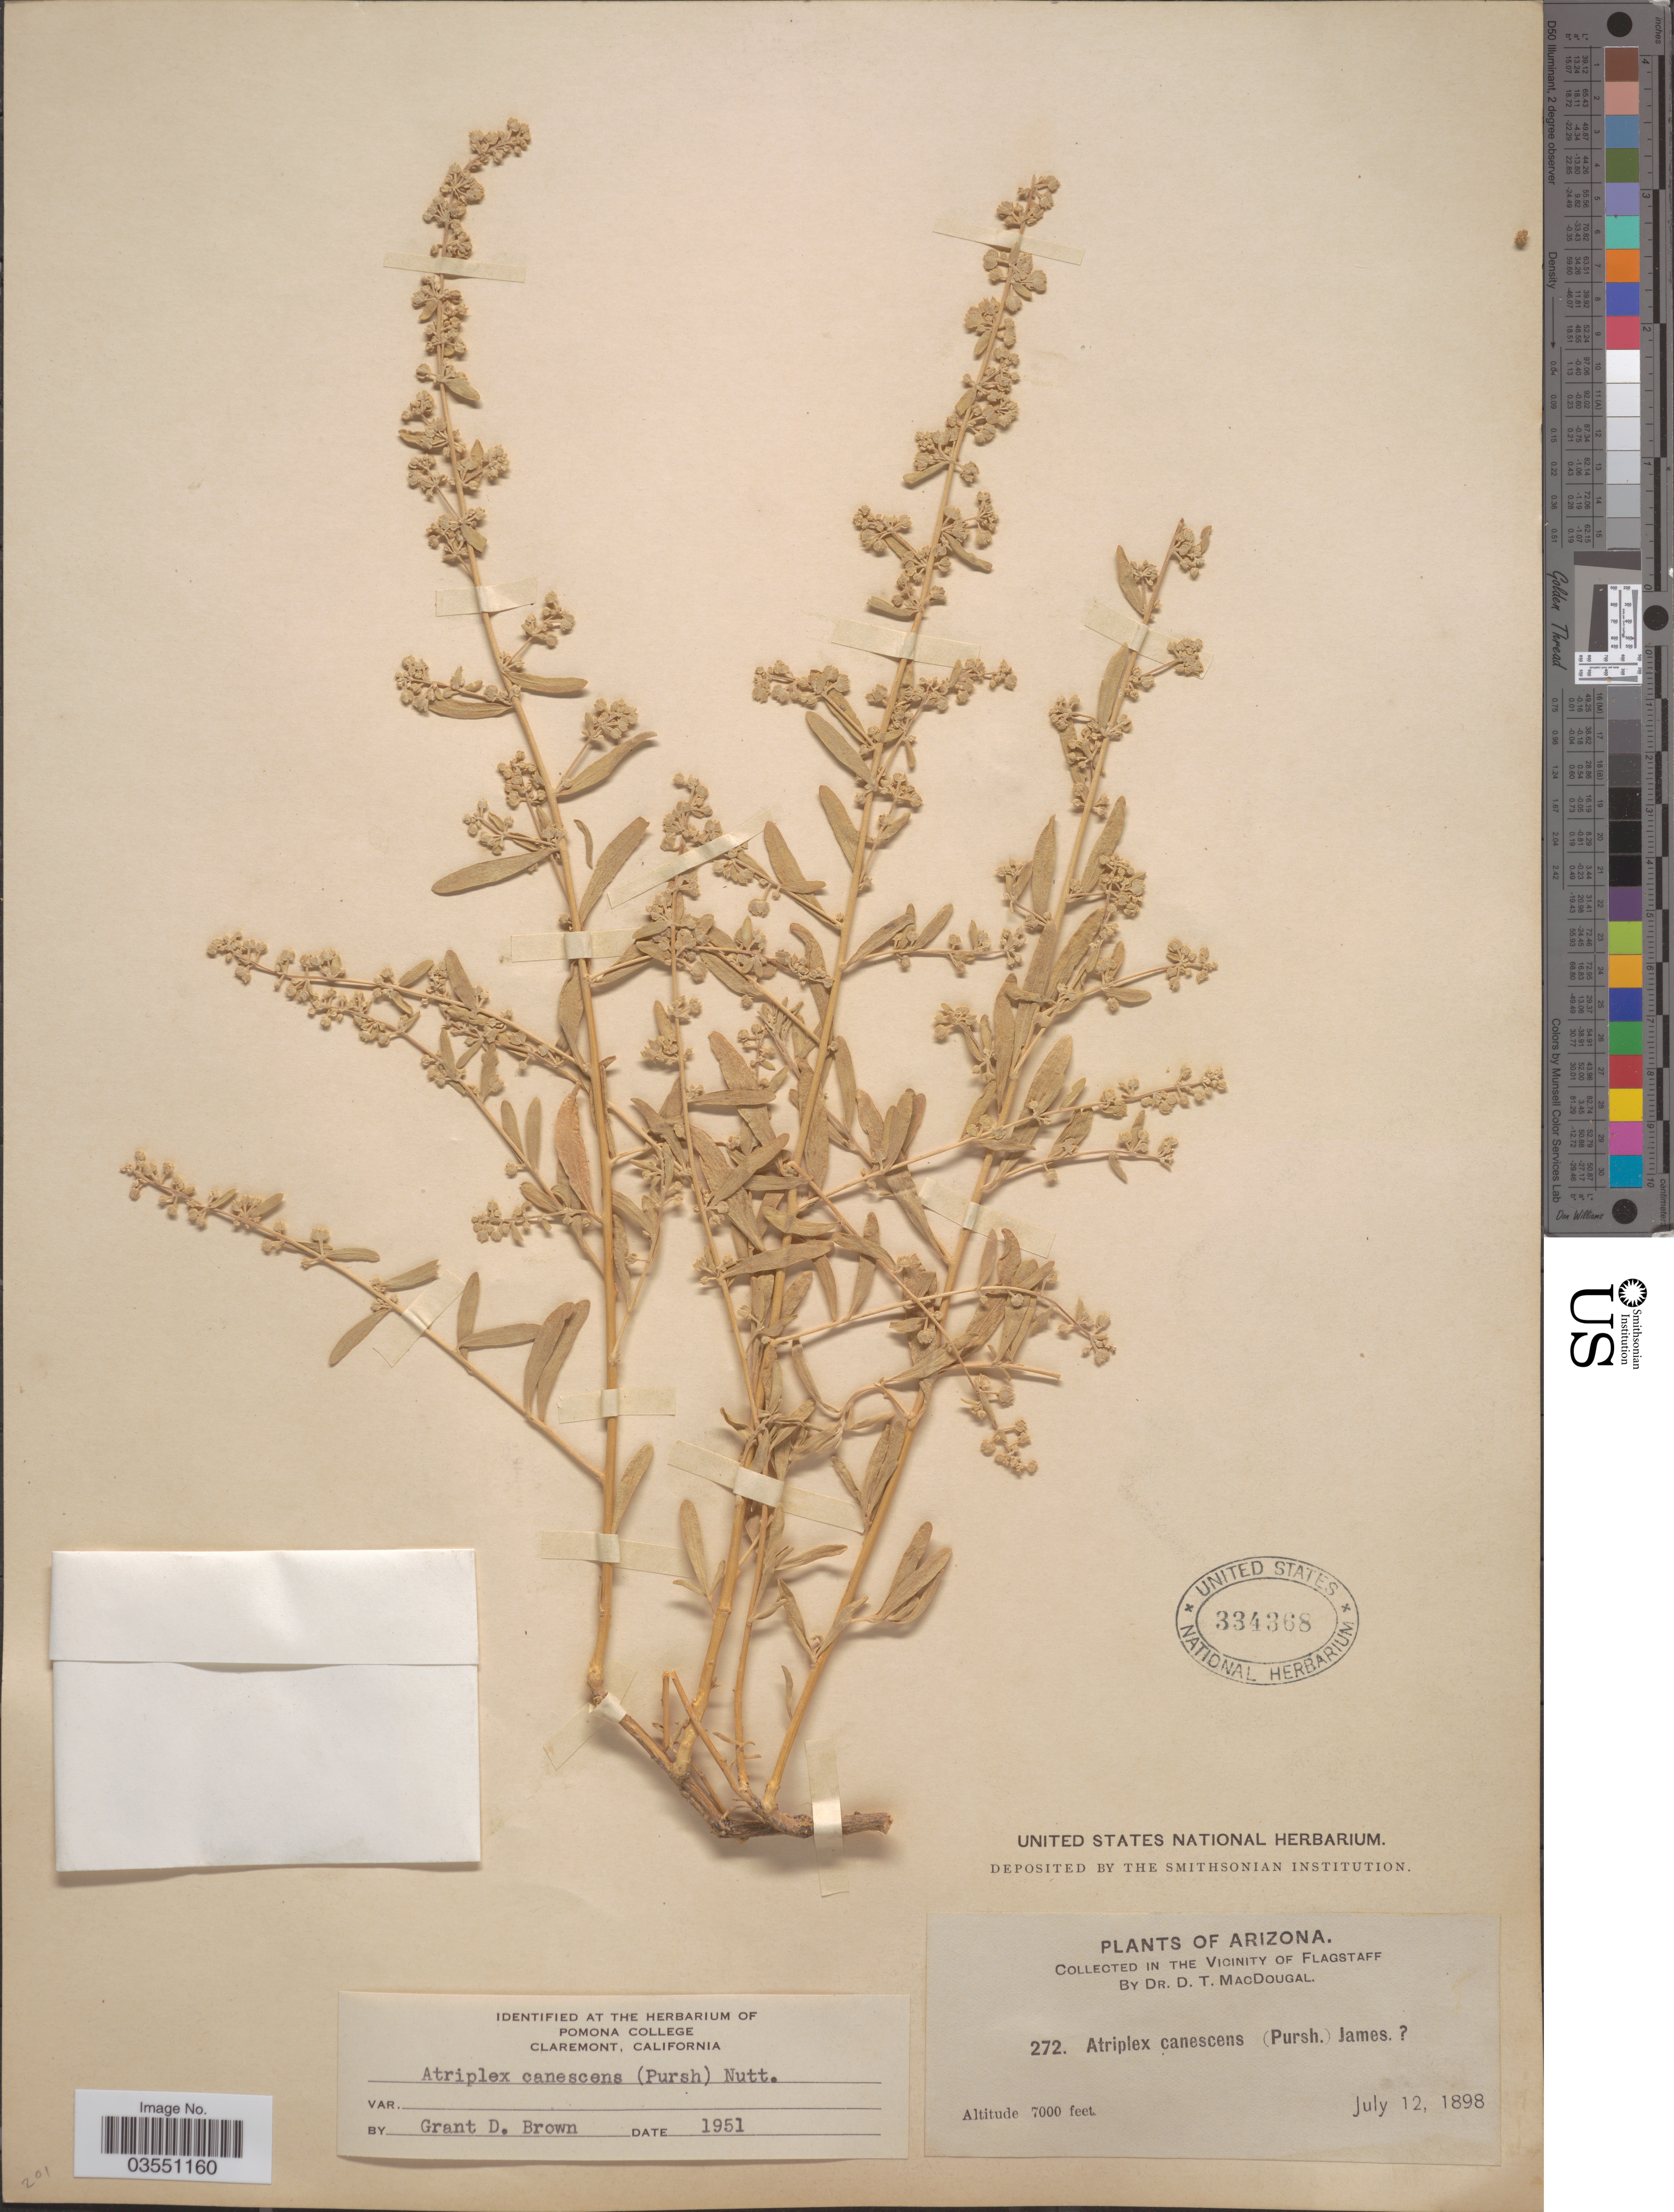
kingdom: Plantae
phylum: Tracheophyta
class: Magnoliopsida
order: Caryophyllales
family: Amaranthaceae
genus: Atriplex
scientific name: Atriplex canescens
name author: (Pursh) Nutt.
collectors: D. T. MacDougal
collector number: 272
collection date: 1898-07-12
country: United States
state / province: Arizona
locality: In the vicinity of Flagstaff.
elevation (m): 2134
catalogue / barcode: US 334368